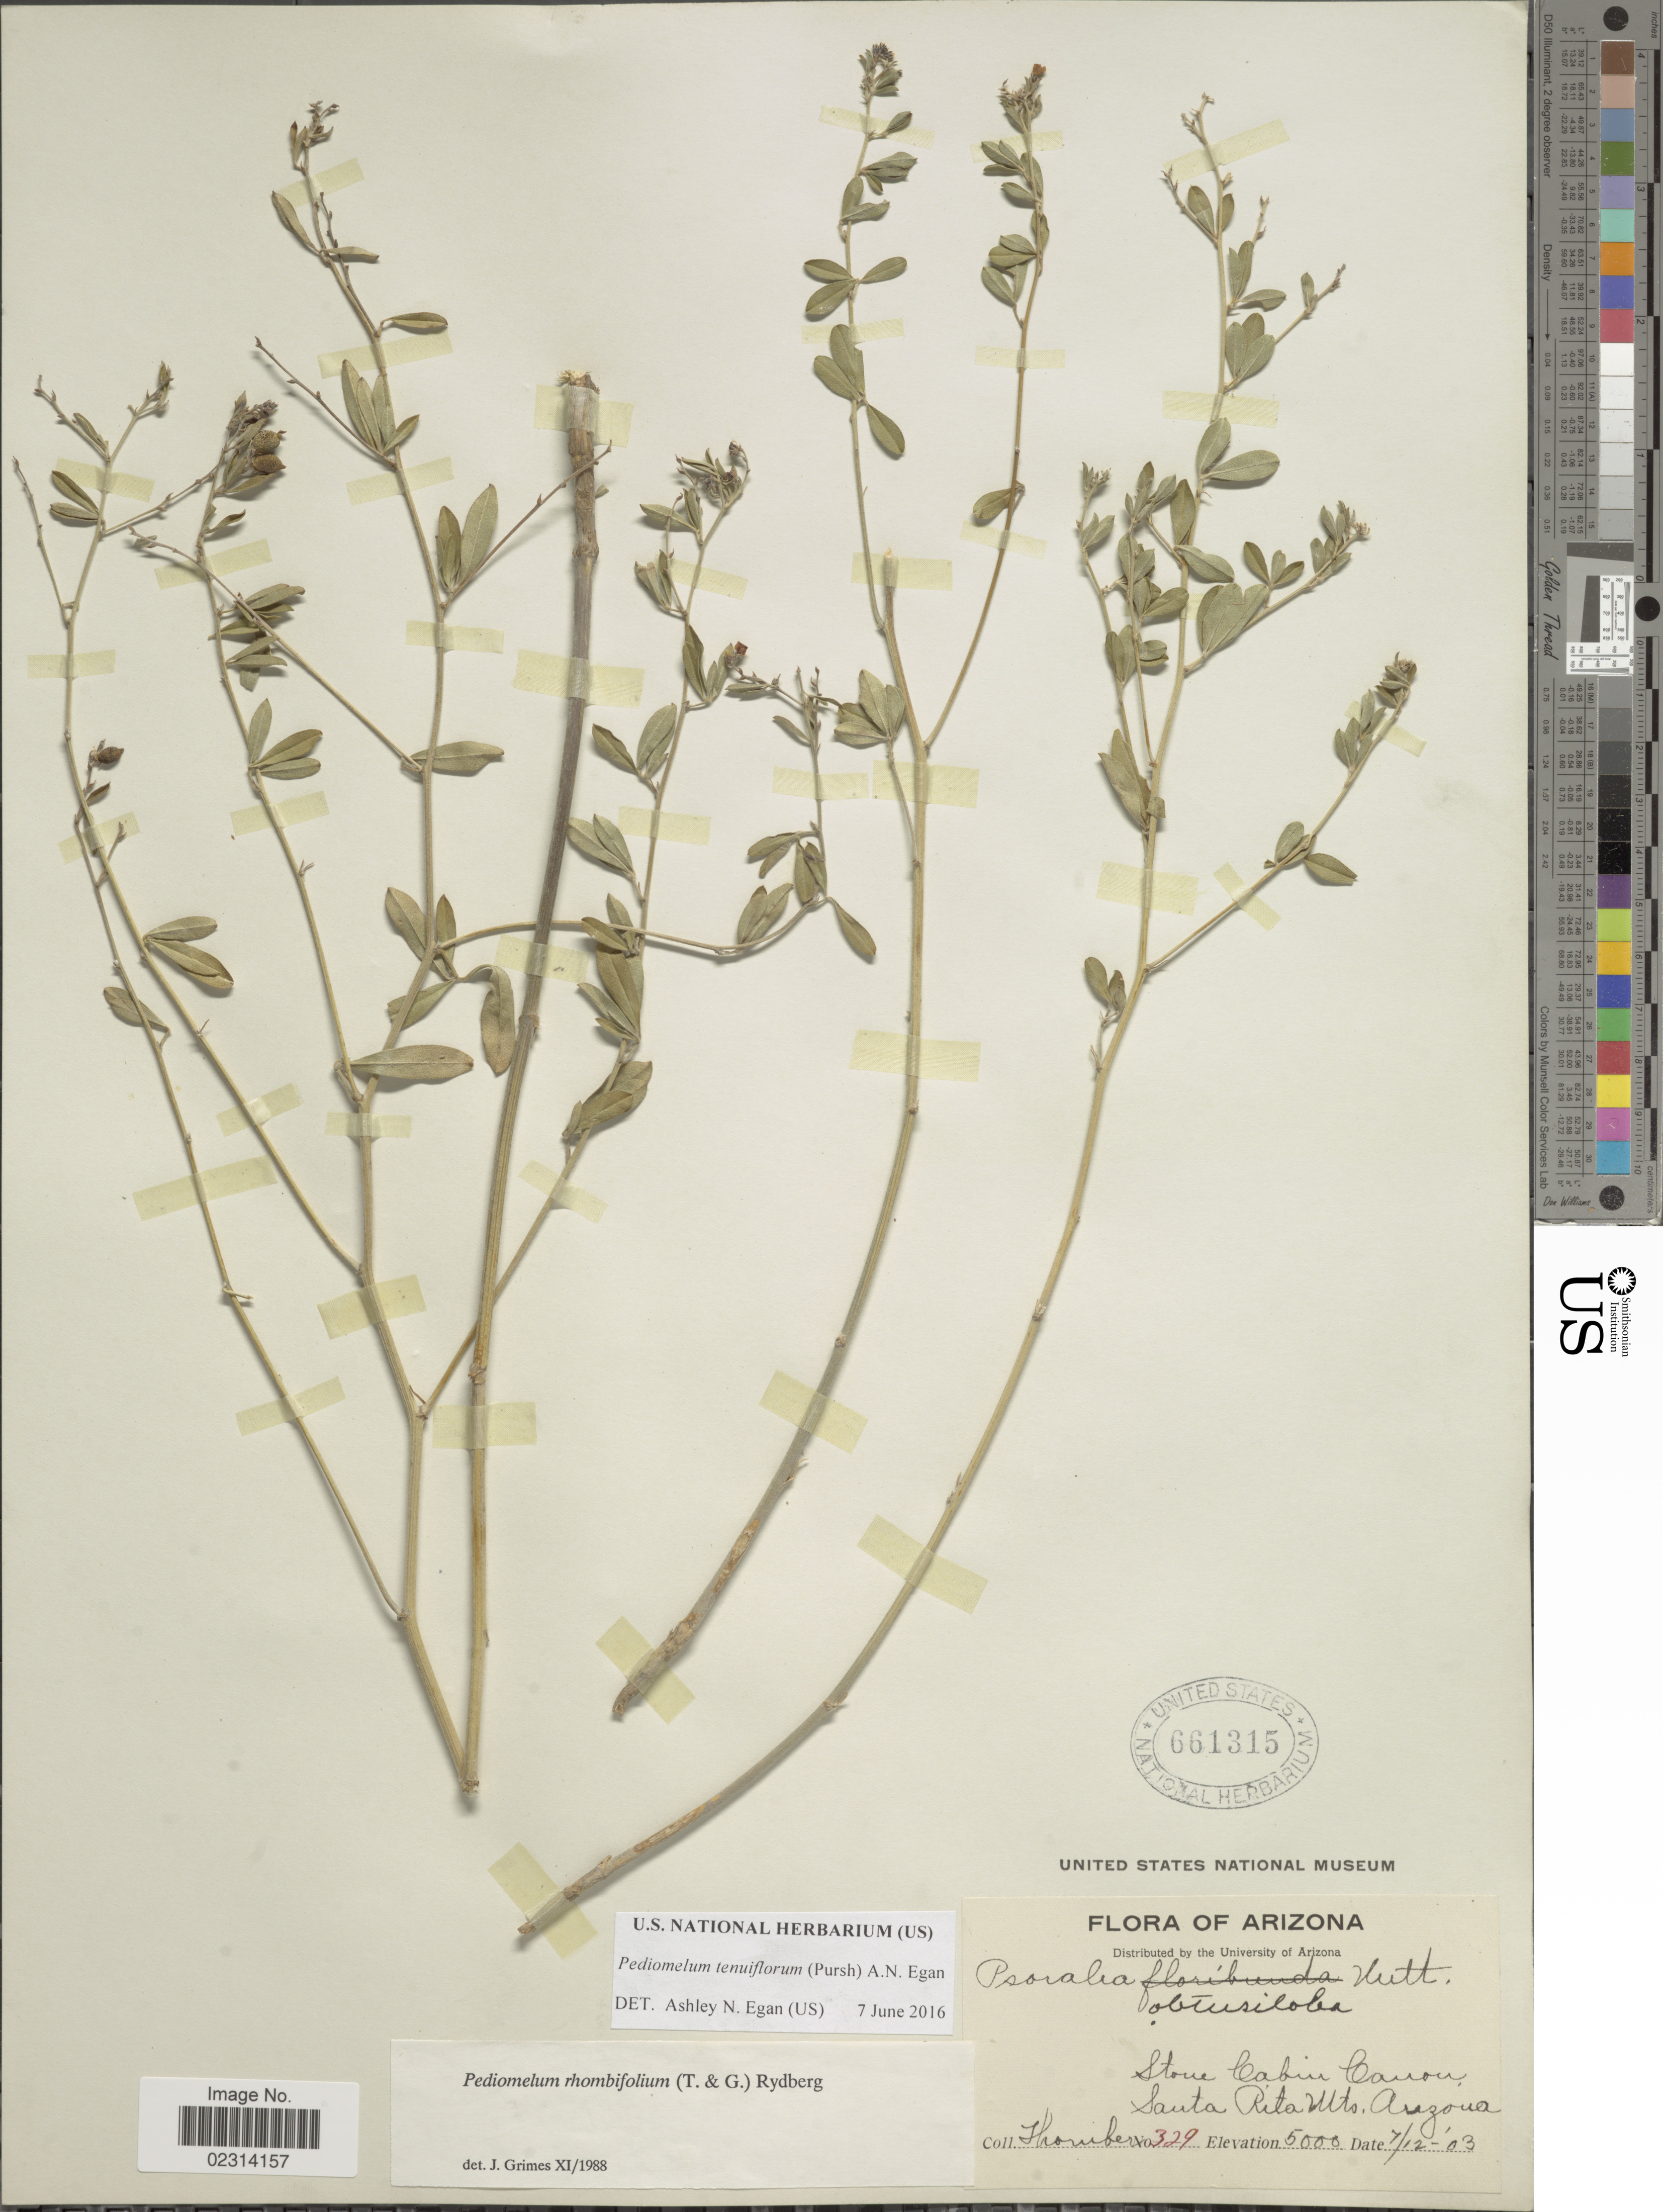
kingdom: Plantae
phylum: Tracheophyta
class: Magnoliopsida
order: Fabales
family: Fabaceae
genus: Psoralidium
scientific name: Psoralidium tenuiflorum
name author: (Pursh) Rydb.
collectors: -. Thornber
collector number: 329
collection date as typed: Transcribed d/m/y: 12/7/3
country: United States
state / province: Arizona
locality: Stone Cabin Canon, Santa Rita Mts.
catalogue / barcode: US 661315